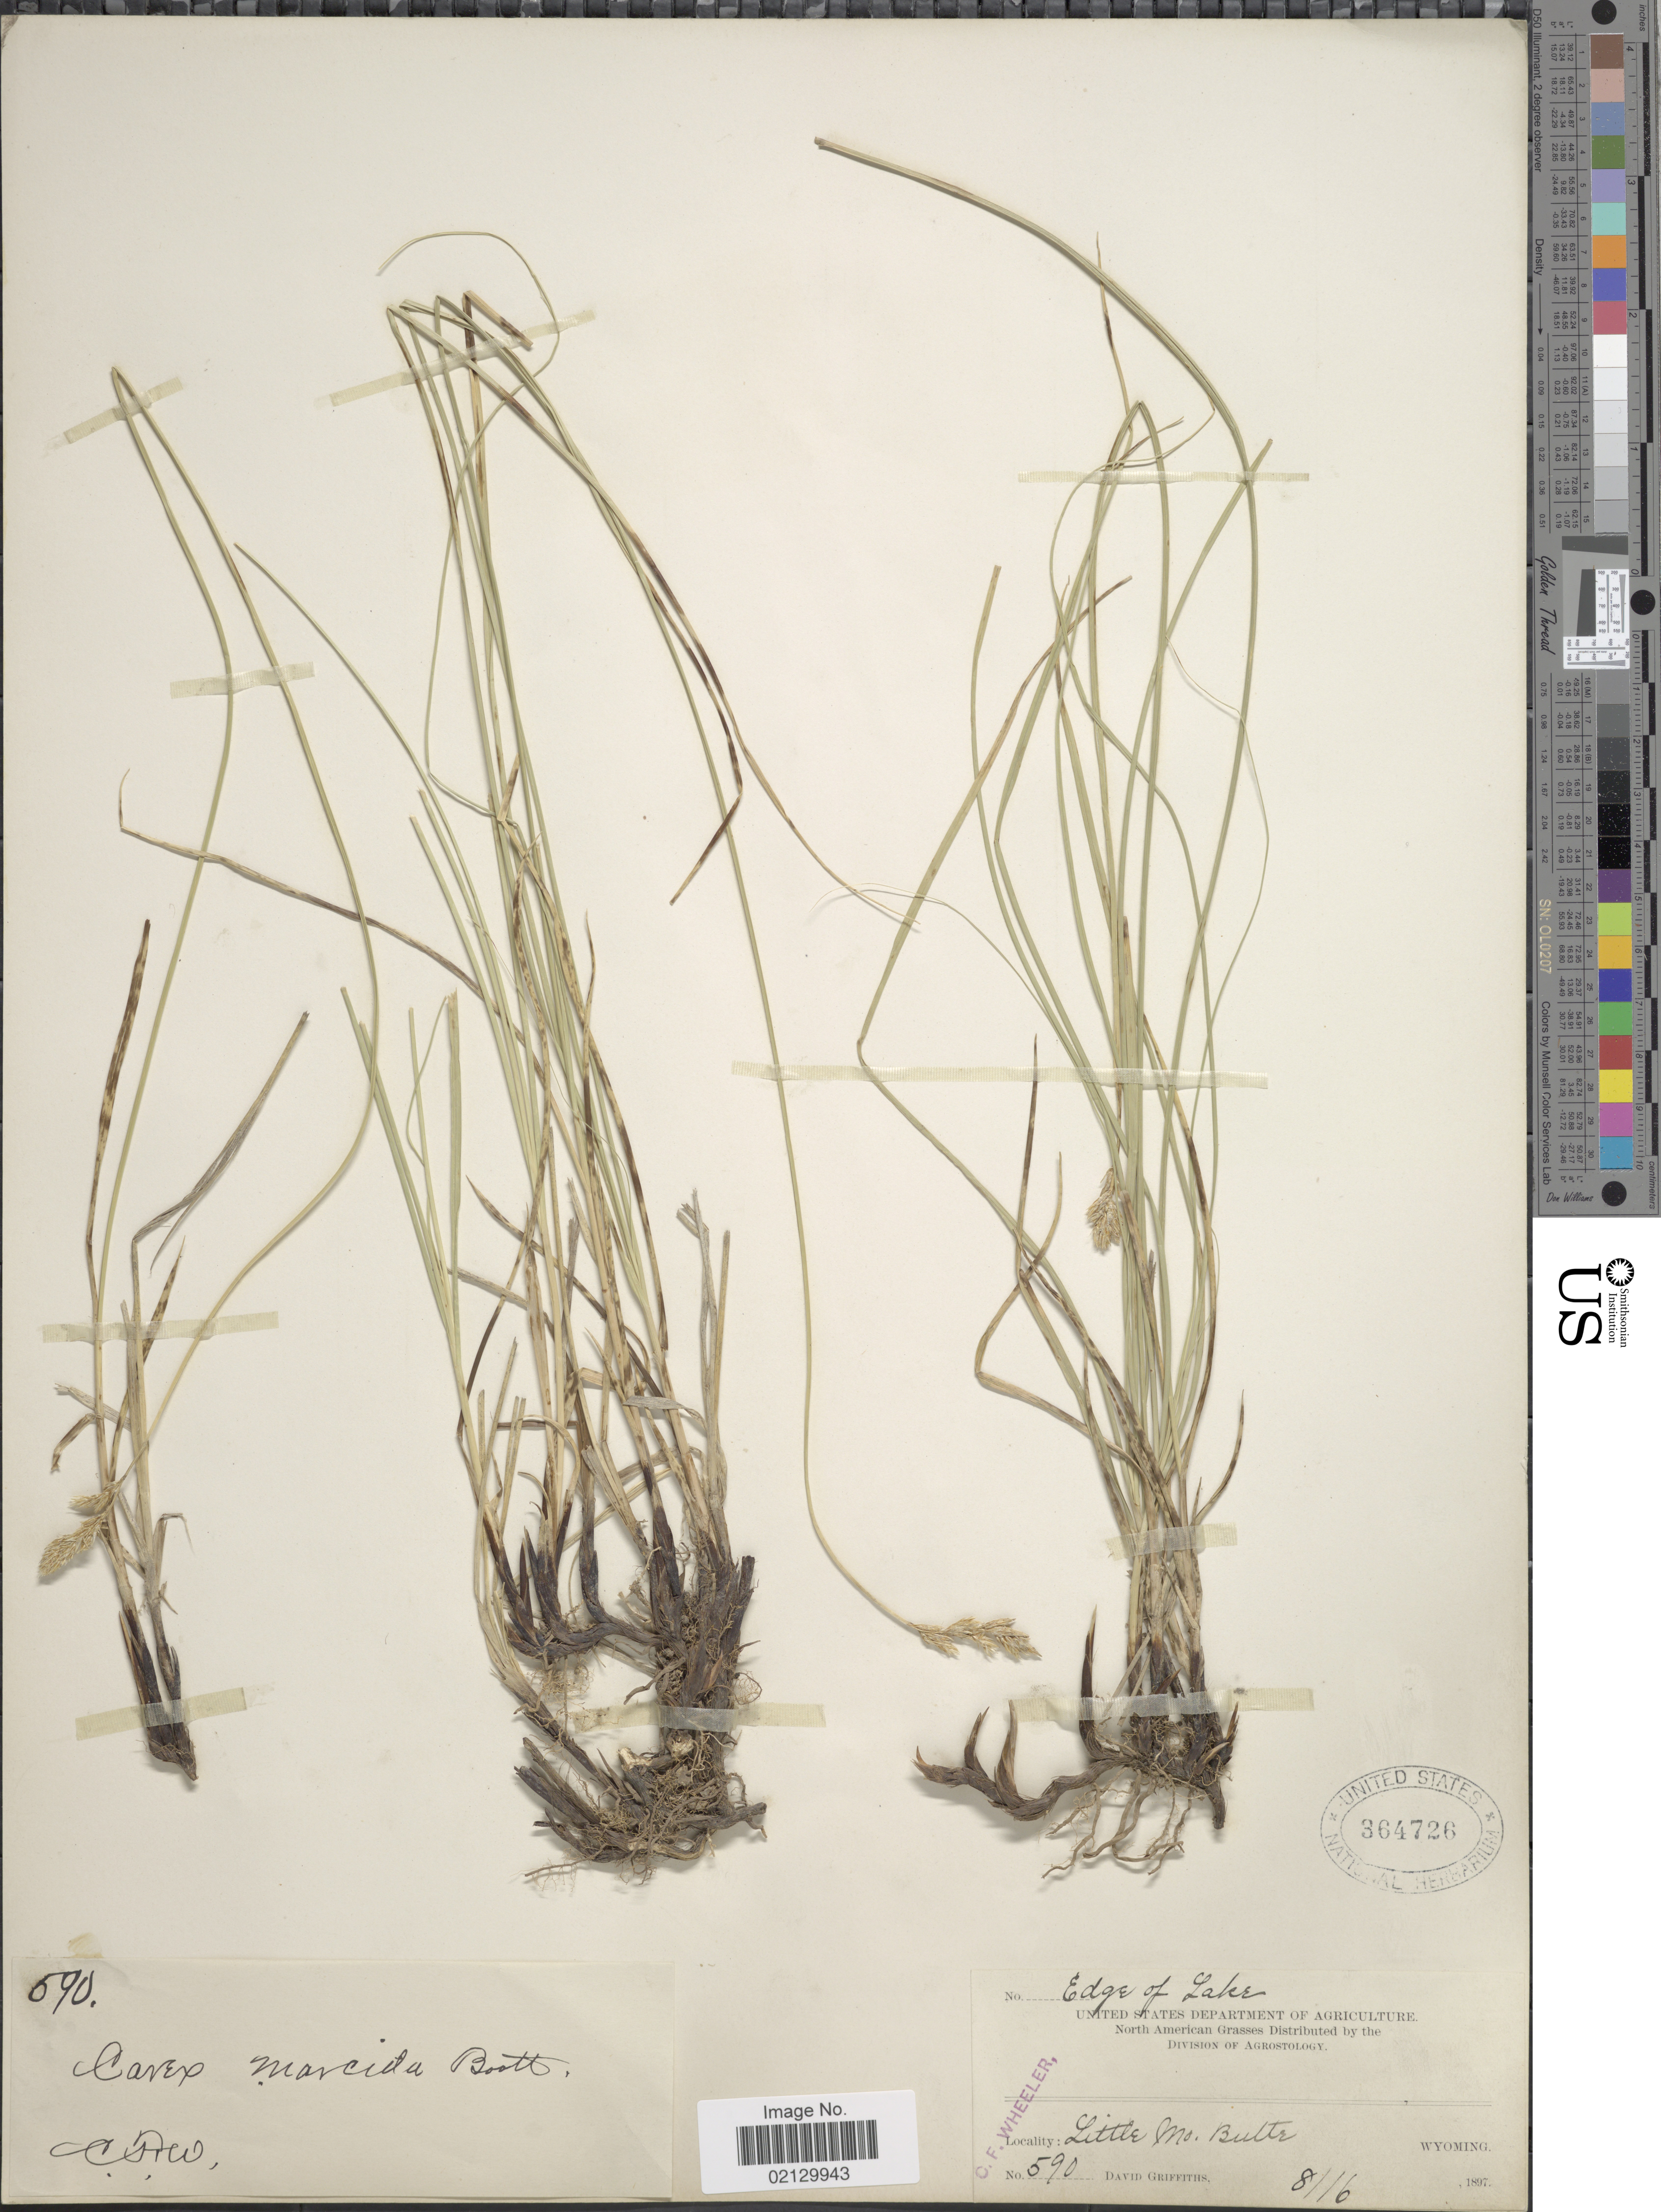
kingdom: Plantae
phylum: Tracheophyta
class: Liliopsida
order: Poales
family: Cyperaceae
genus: Carex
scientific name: Carex praegracilis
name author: W. Boott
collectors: D. Griffiths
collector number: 590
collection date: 1897-08-16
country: United States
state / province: Wyoming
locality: Little Mo. Butte. Edge of Lake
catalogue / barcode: US 364726